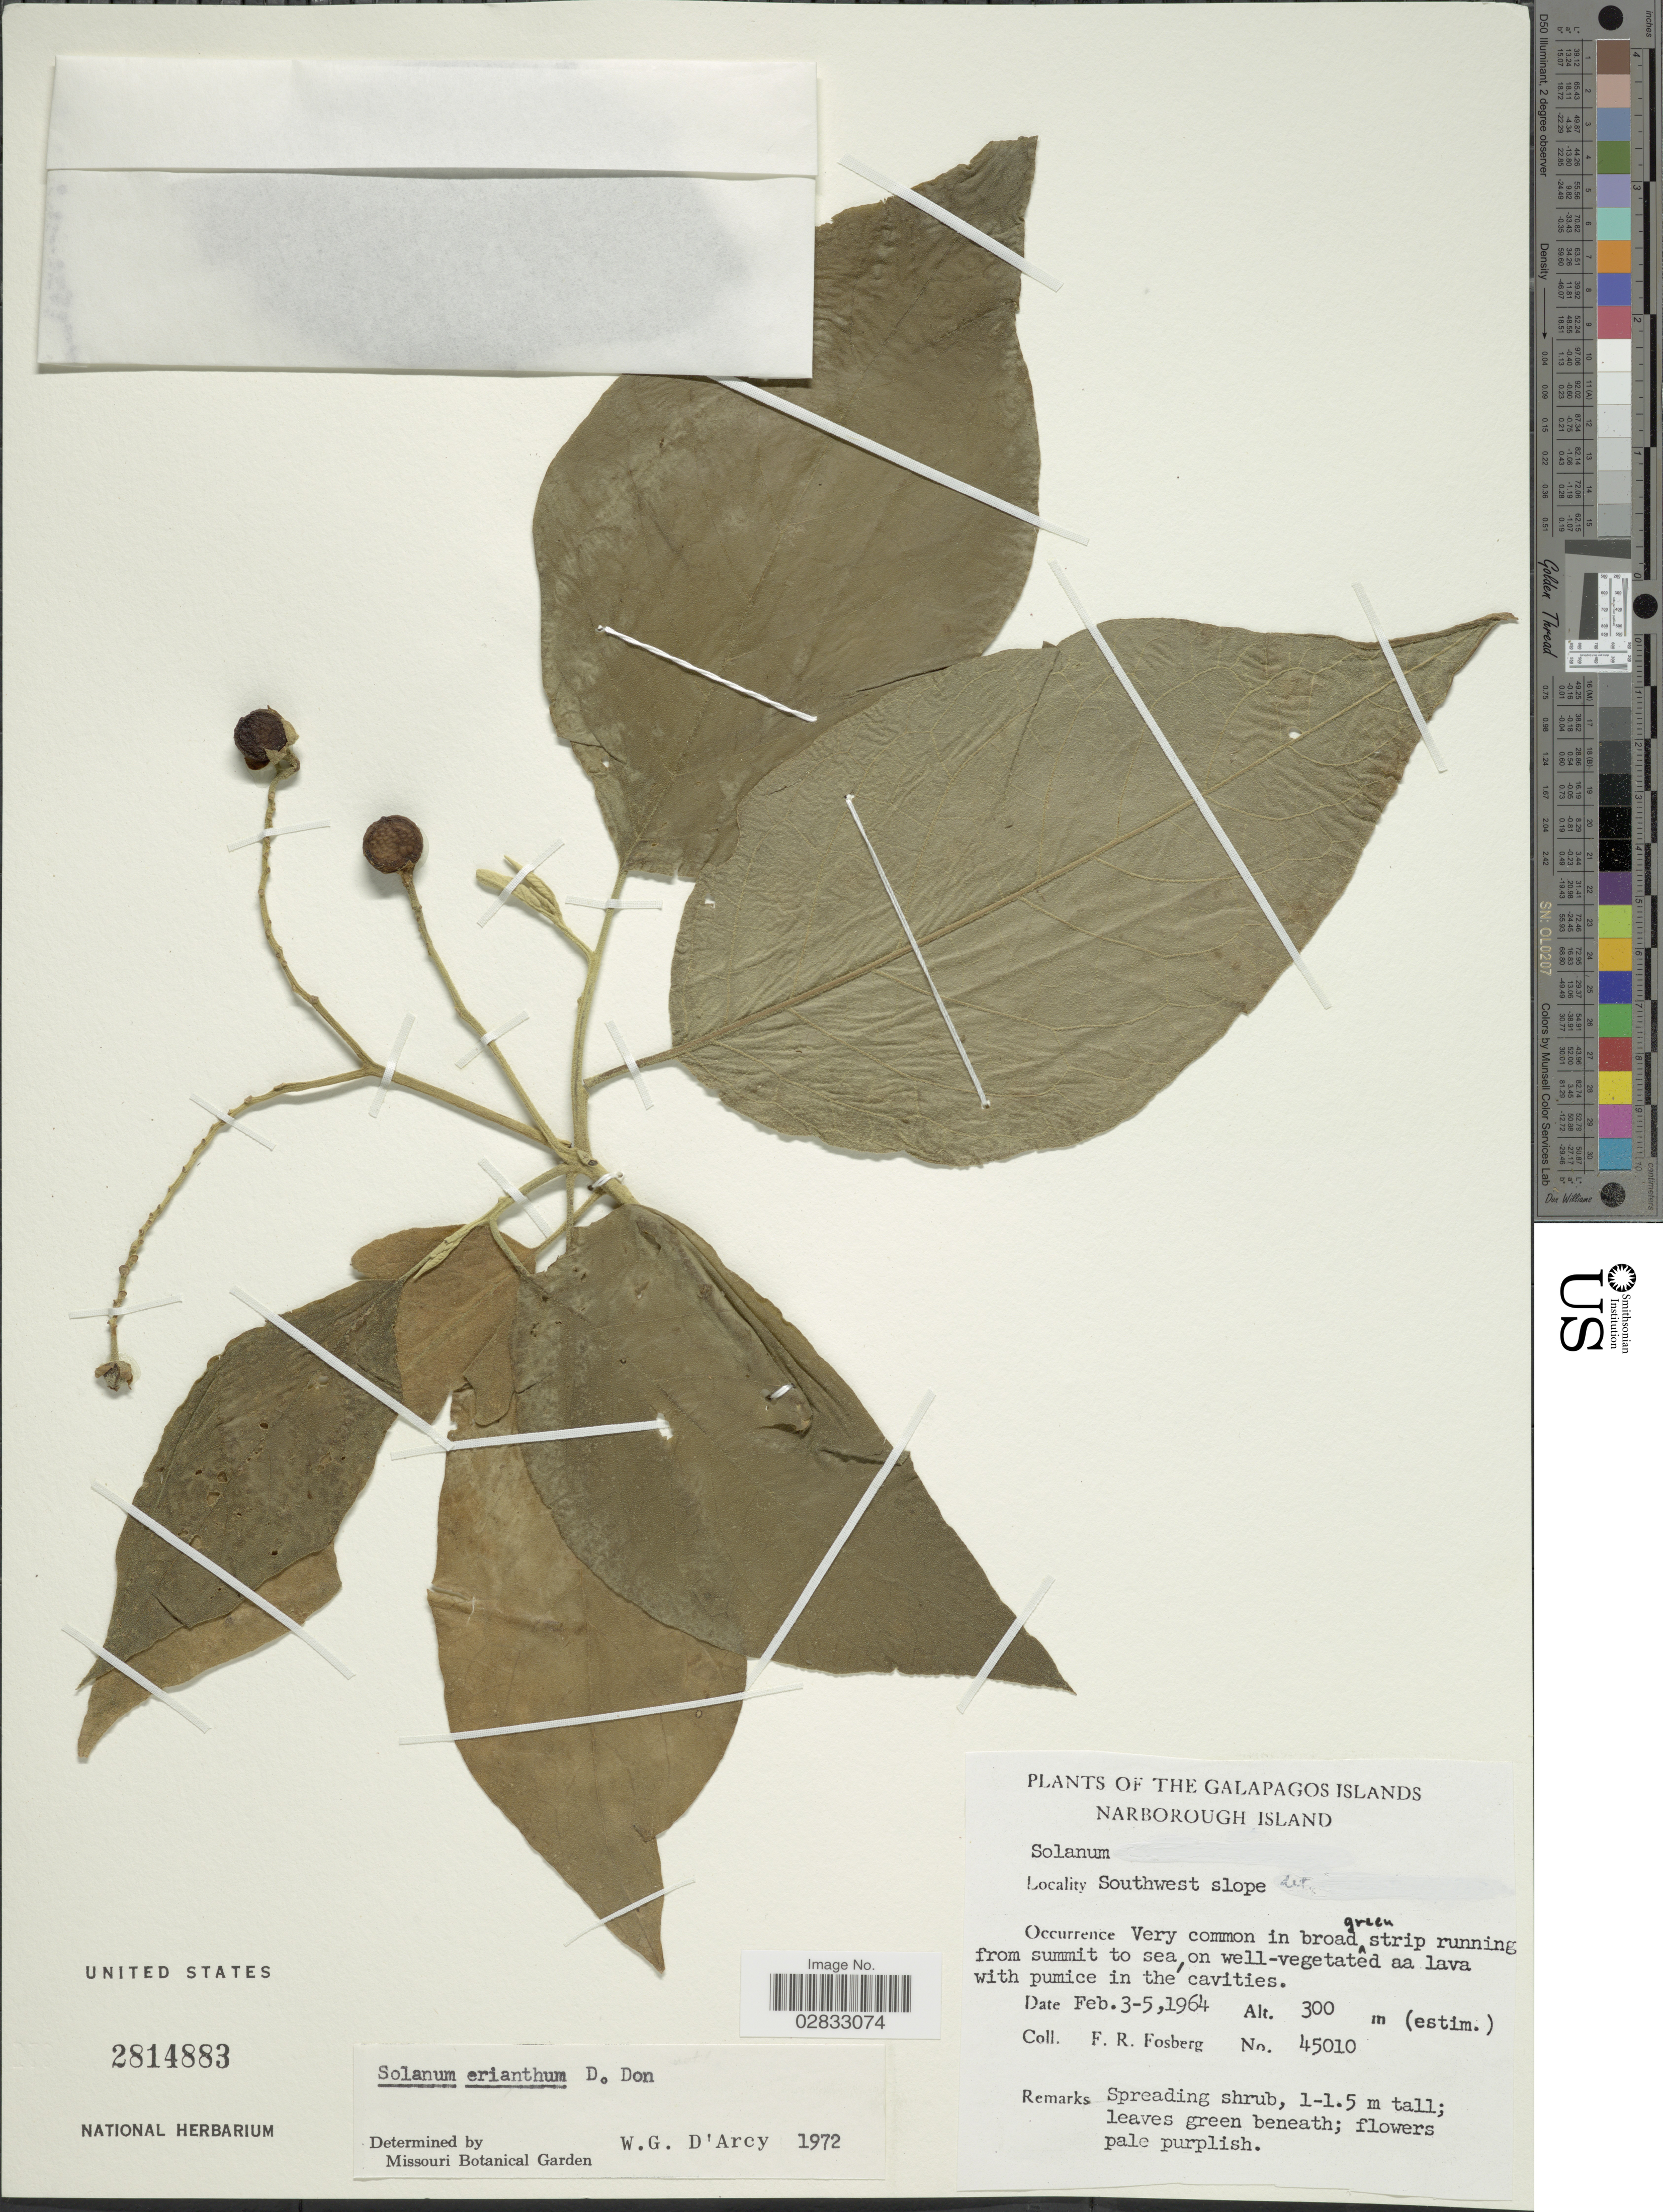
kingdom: Plantae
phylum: Tracheophyta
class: Magnoliopsida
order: Solanales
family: Solanaceae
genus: Solanum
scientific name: Solanum erianthum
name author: D. Don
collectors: F. R. Fosberg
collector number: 45010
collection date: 1964-02-03/1964-02-05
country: Ecuador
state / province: Colón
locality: The Galapagos Islands. Narborough Island. Southwest slope.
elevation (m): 300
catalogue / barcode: US 2814883